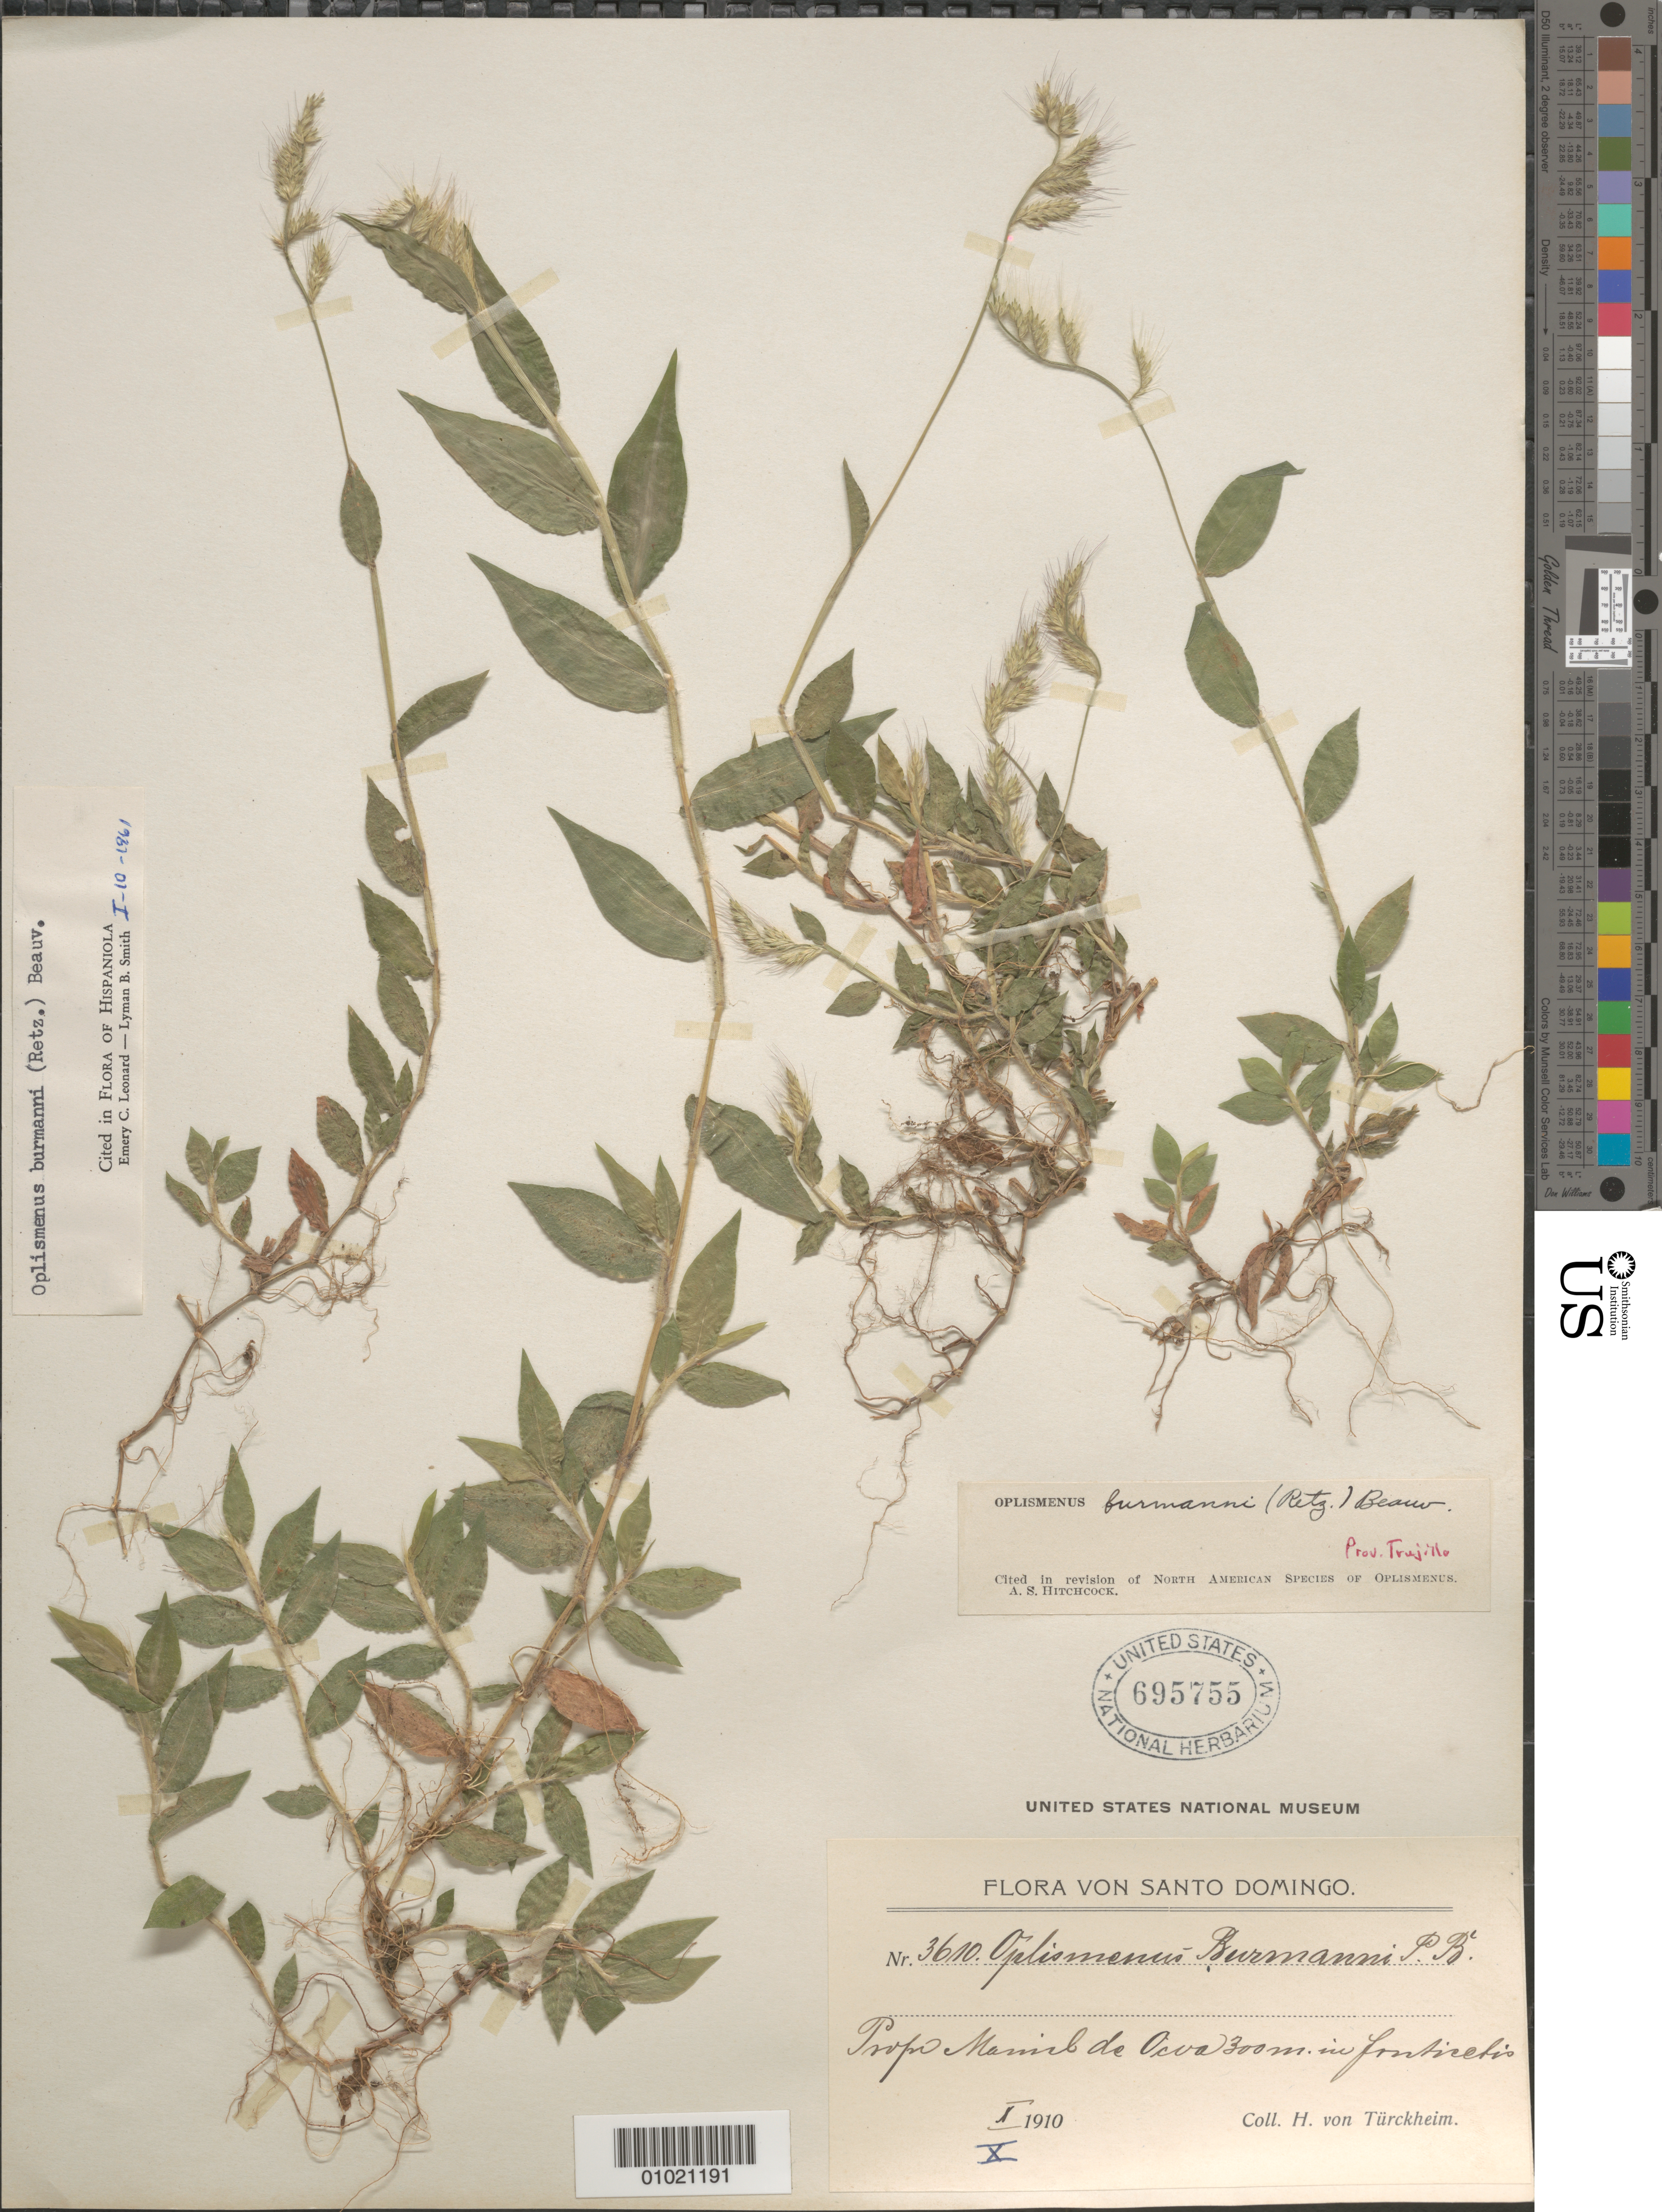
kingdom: Plantae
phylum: Tracheophyta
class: Liliopsida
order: Poales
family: Poaceae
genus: Oplismenus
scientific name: Oplismenus burmannii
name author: (Retz.) P. Beauv.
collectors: H. von Türckheim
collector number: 3610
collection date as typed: Oct 1910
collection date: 1910-10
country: Dominican Republic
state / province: Distrito Nacional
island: Hispaniola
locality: Prope Mariel de Ocva [sp?].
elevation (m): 300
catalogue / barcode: US 695755